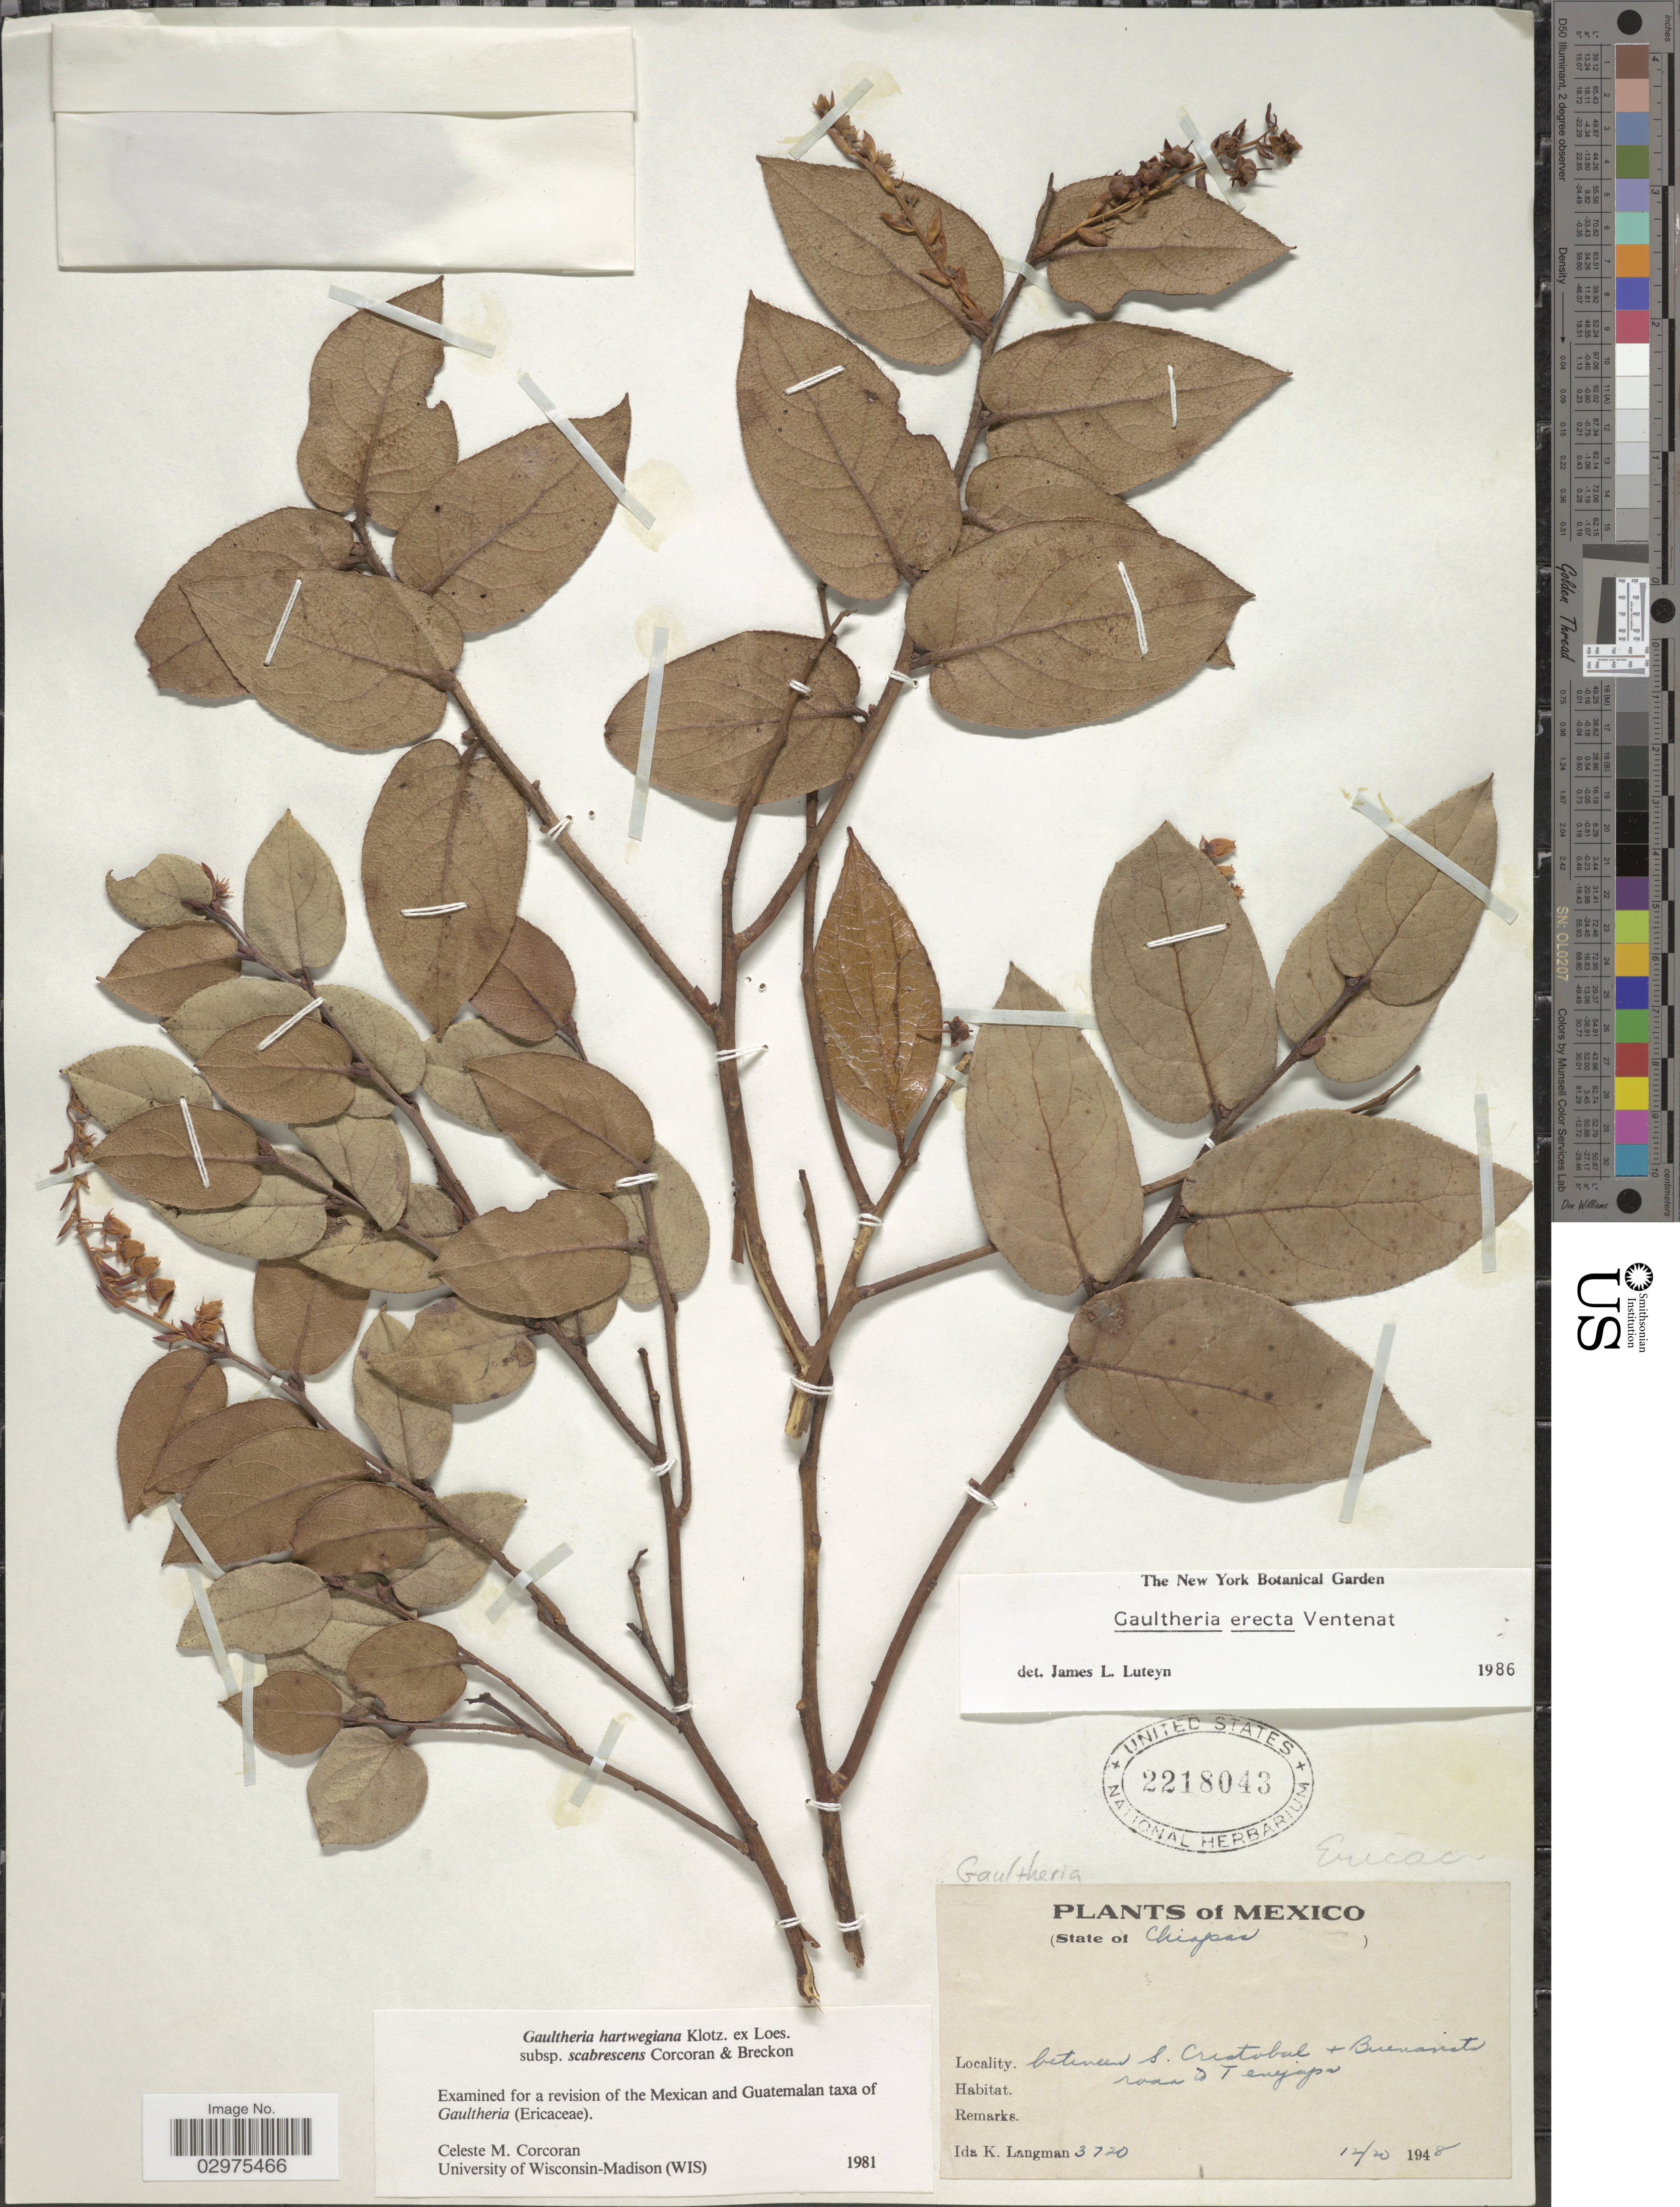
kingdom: Plantae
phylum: Tracheophyta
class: Magnoliopsida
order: Ericales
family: Ericaceae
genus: Gaultheria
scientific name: Gaultheria erecta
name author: Vent.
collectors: I. K. Langman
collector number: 3720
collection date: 1948-12-20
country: Mexico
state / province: Chiapas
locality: Between S. Cristobal & Buenavista road to Tenejapa.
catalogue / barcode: US 2218043